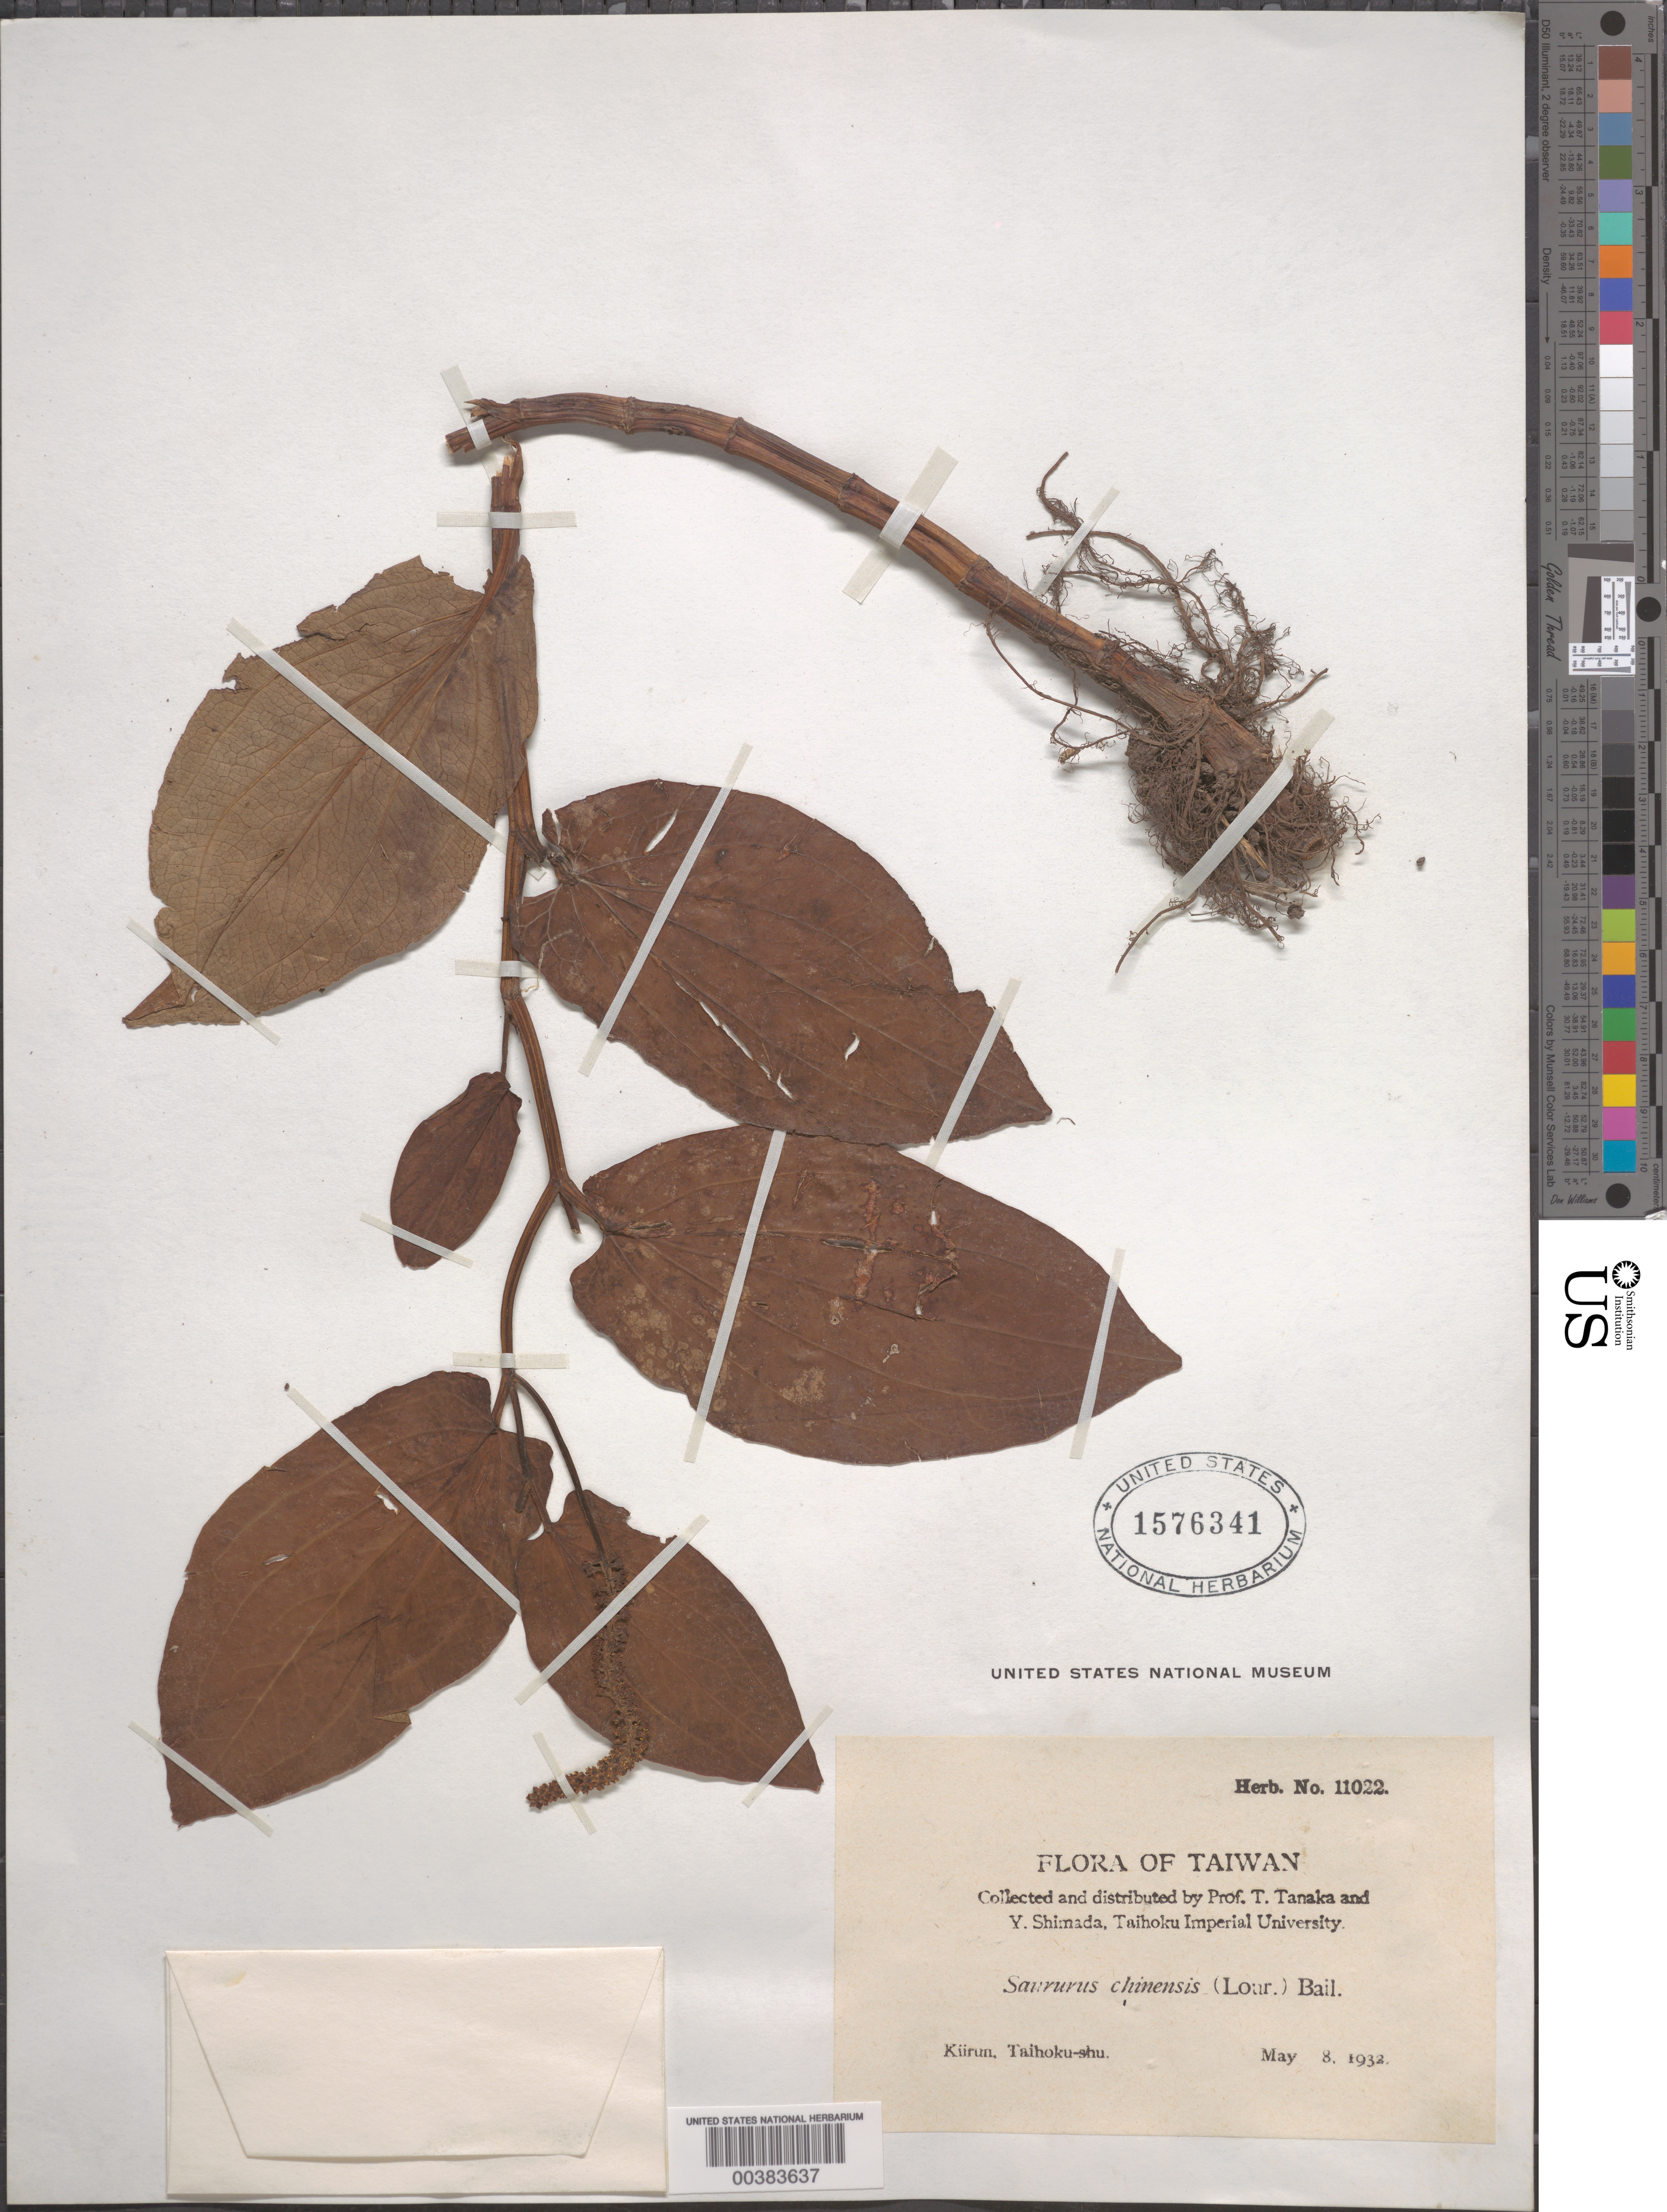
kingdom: Plantae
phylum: Tracheophyta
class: Magnoliopsida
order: Piperales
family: Saururaceae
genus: Saururus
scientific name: Saururus chinensis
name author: (Lour.) Baill.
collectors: T. Tanaka & Y. Shimada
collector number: Herb. No. 11022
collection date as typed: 08 May 1932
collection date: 1932-05-08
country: Taiwan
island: Taiwan [Formosa]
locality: Kurun, Taihoku-shu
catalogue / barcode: US 1576341